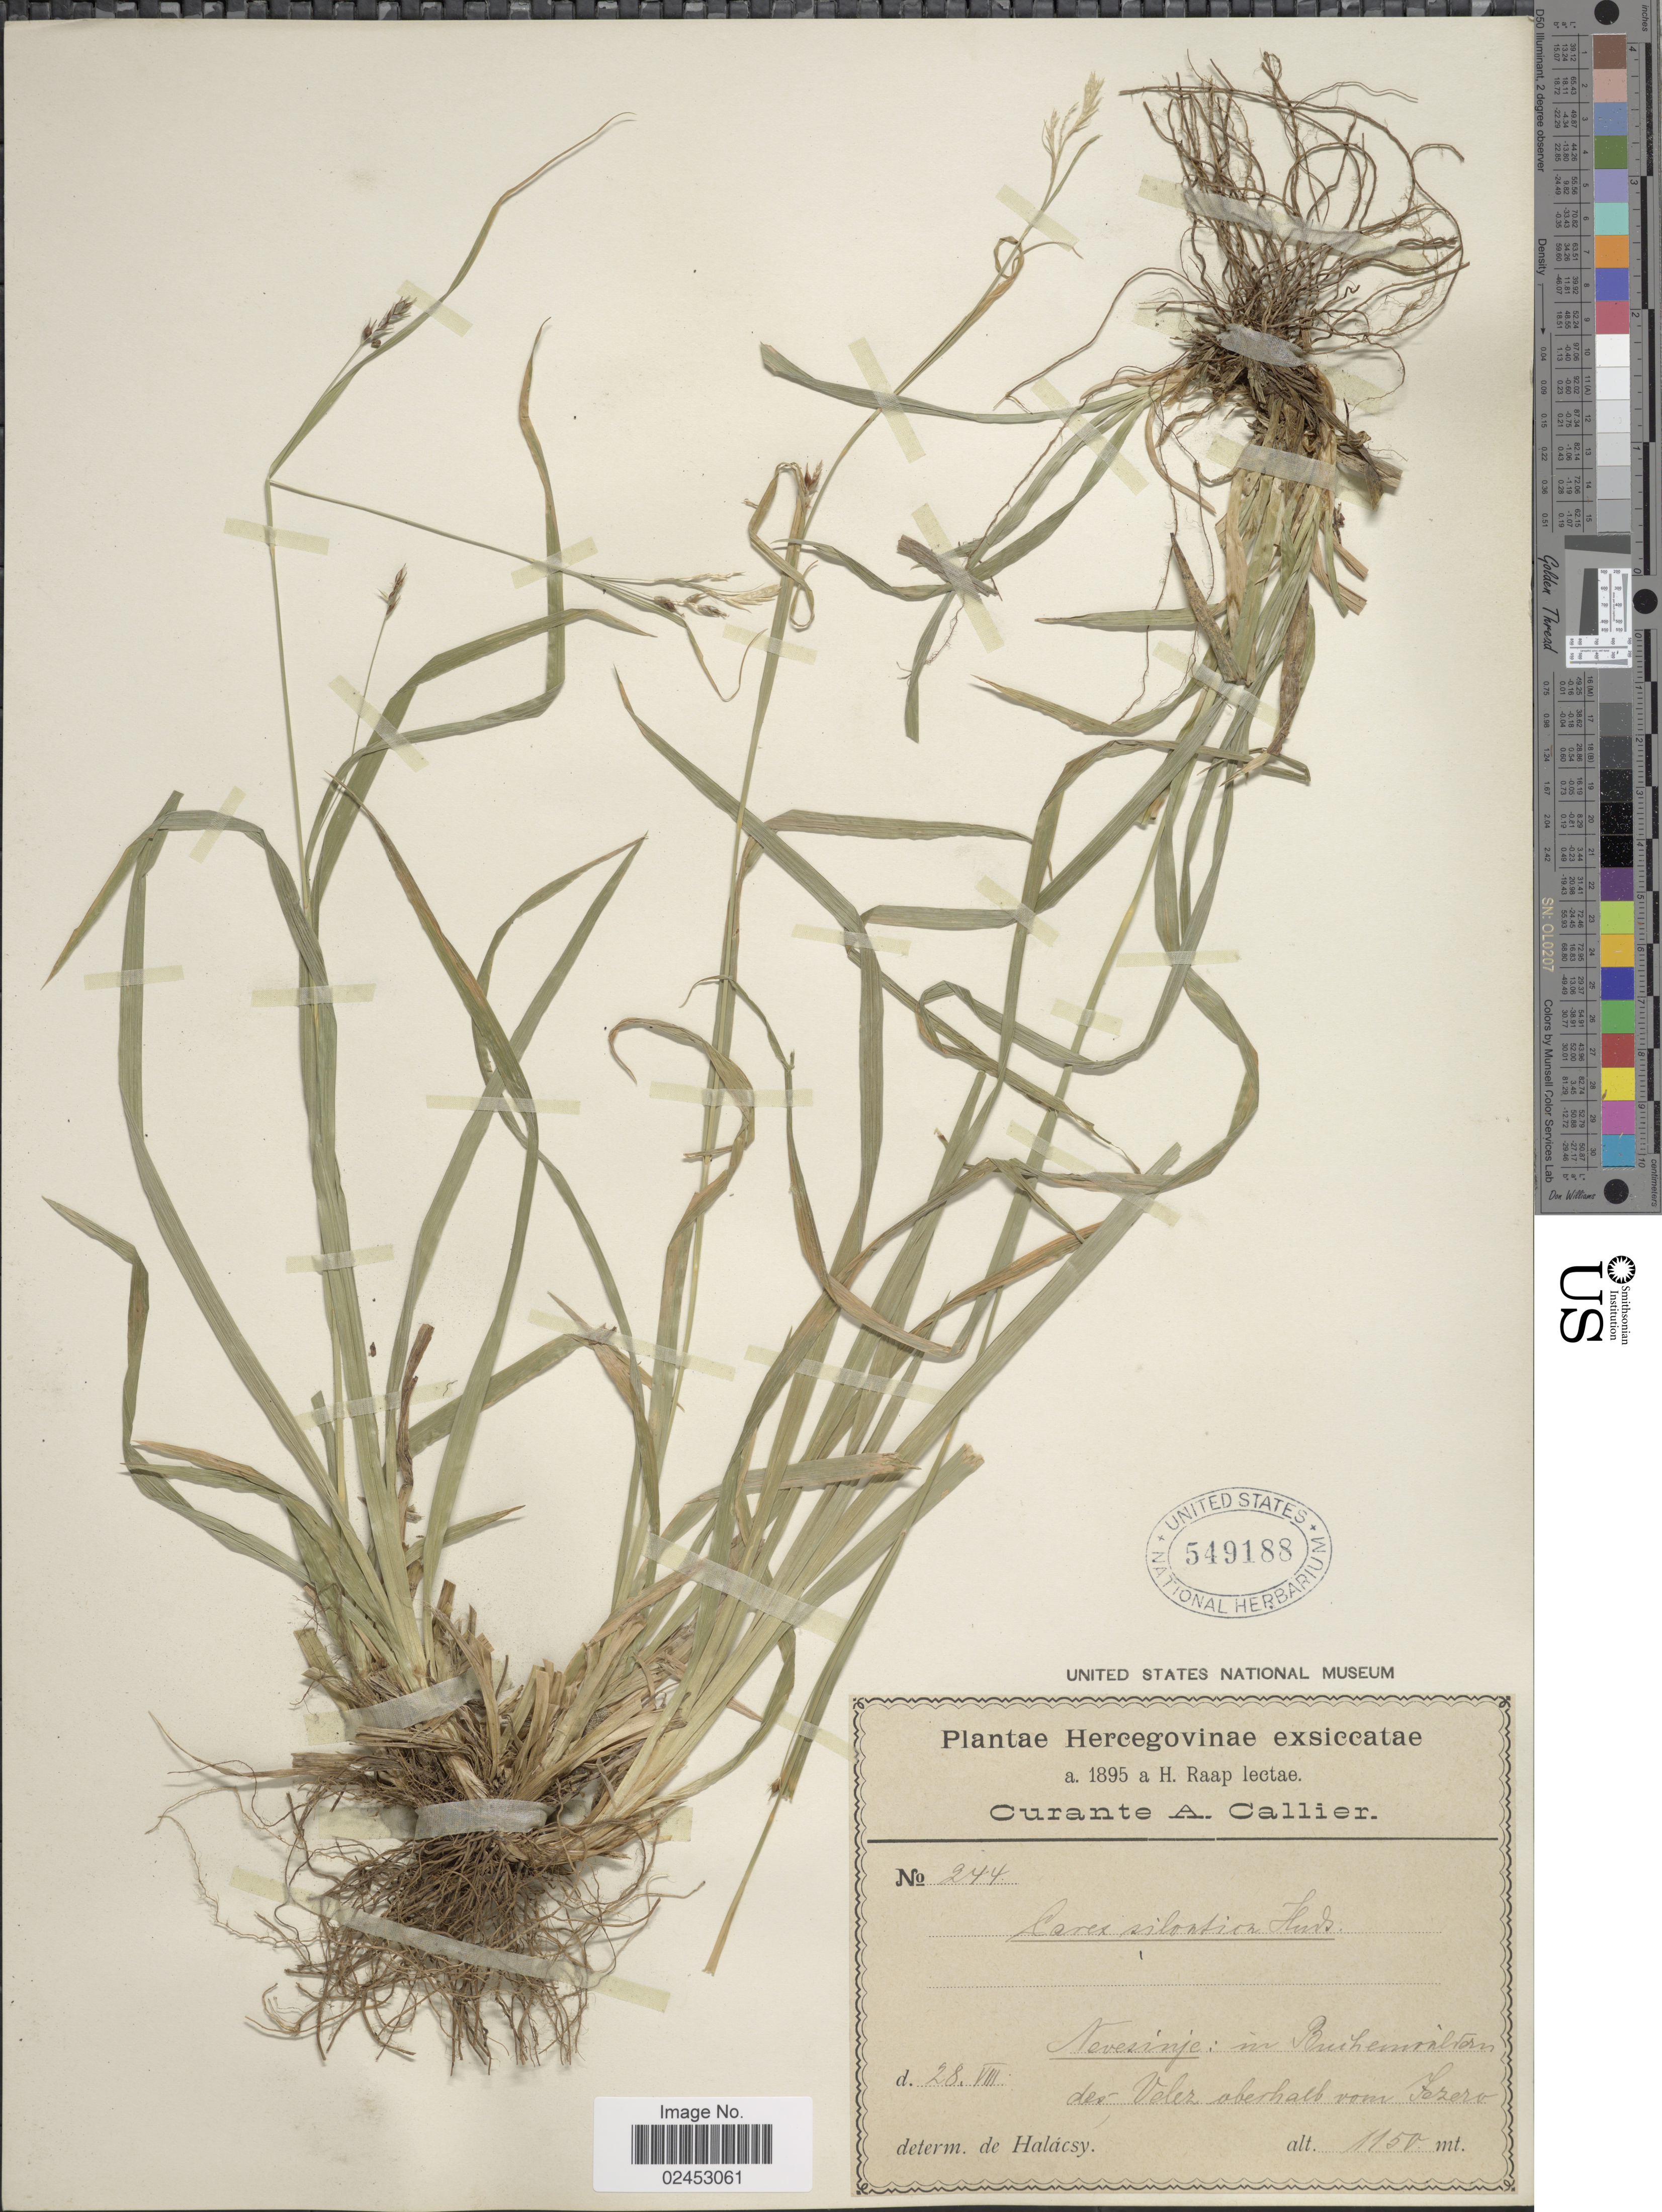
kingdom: Plantae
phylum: Tracheophyta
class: Liliopsida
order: Poales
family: Cyperaceae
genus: Carex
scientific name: Carex sylvatica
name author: Huds.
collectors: H. Raap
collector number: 244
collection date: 1895-08-28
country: Bosnia and Herzegovina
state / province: Srpska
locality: Hercegovinae, Nevesinje: in Buchenwaldern des Velez oberhalb com Sezero.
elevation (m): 1150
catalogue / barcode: US 549188